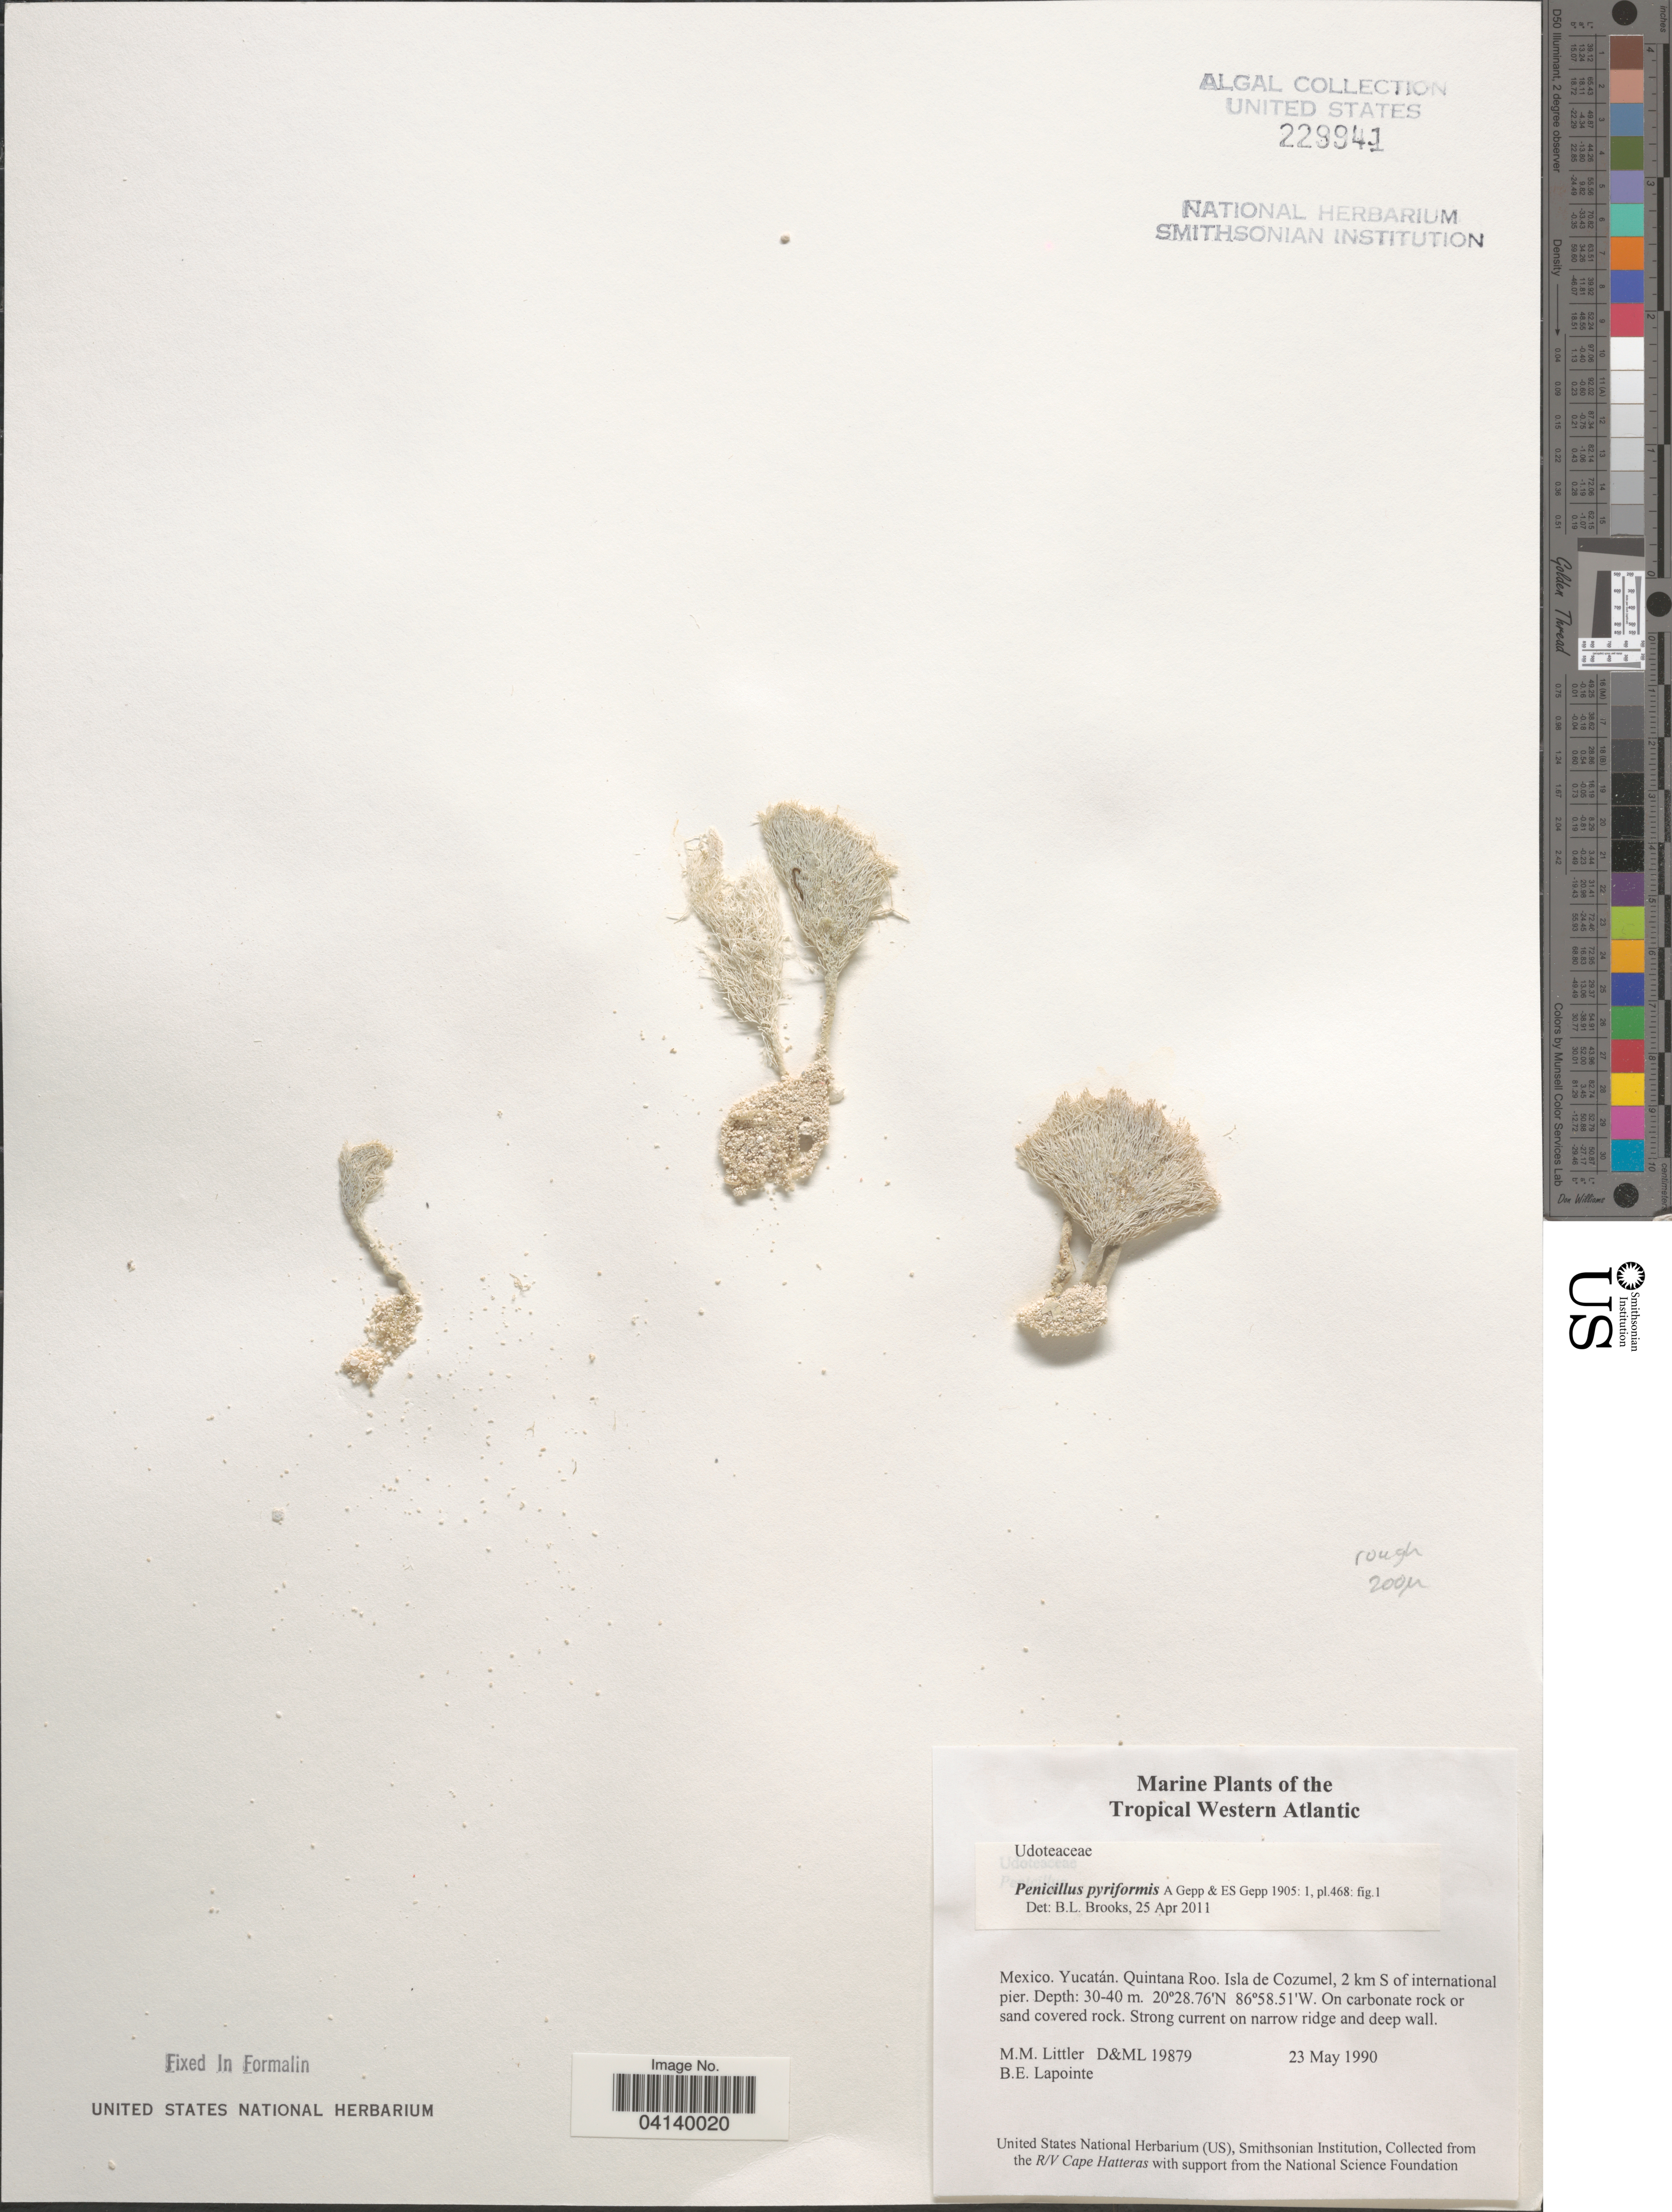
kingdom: Plantae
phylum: Chlorophyta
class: Ulvophyceae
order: Bryopsidales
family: Udoteaceae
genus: Penicillus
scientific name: Penicillus pyriformis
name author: A. Gepp & E. Gepp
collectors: D. S. Littler & B. Lapointe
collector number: D&ML19879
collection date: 1990-05-23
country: Mexico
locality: Tropical Western Atlantic. Yucatán. Quintana Roo. Isla de Cozumel, 2 km S of international pier.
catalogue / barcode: US 229941